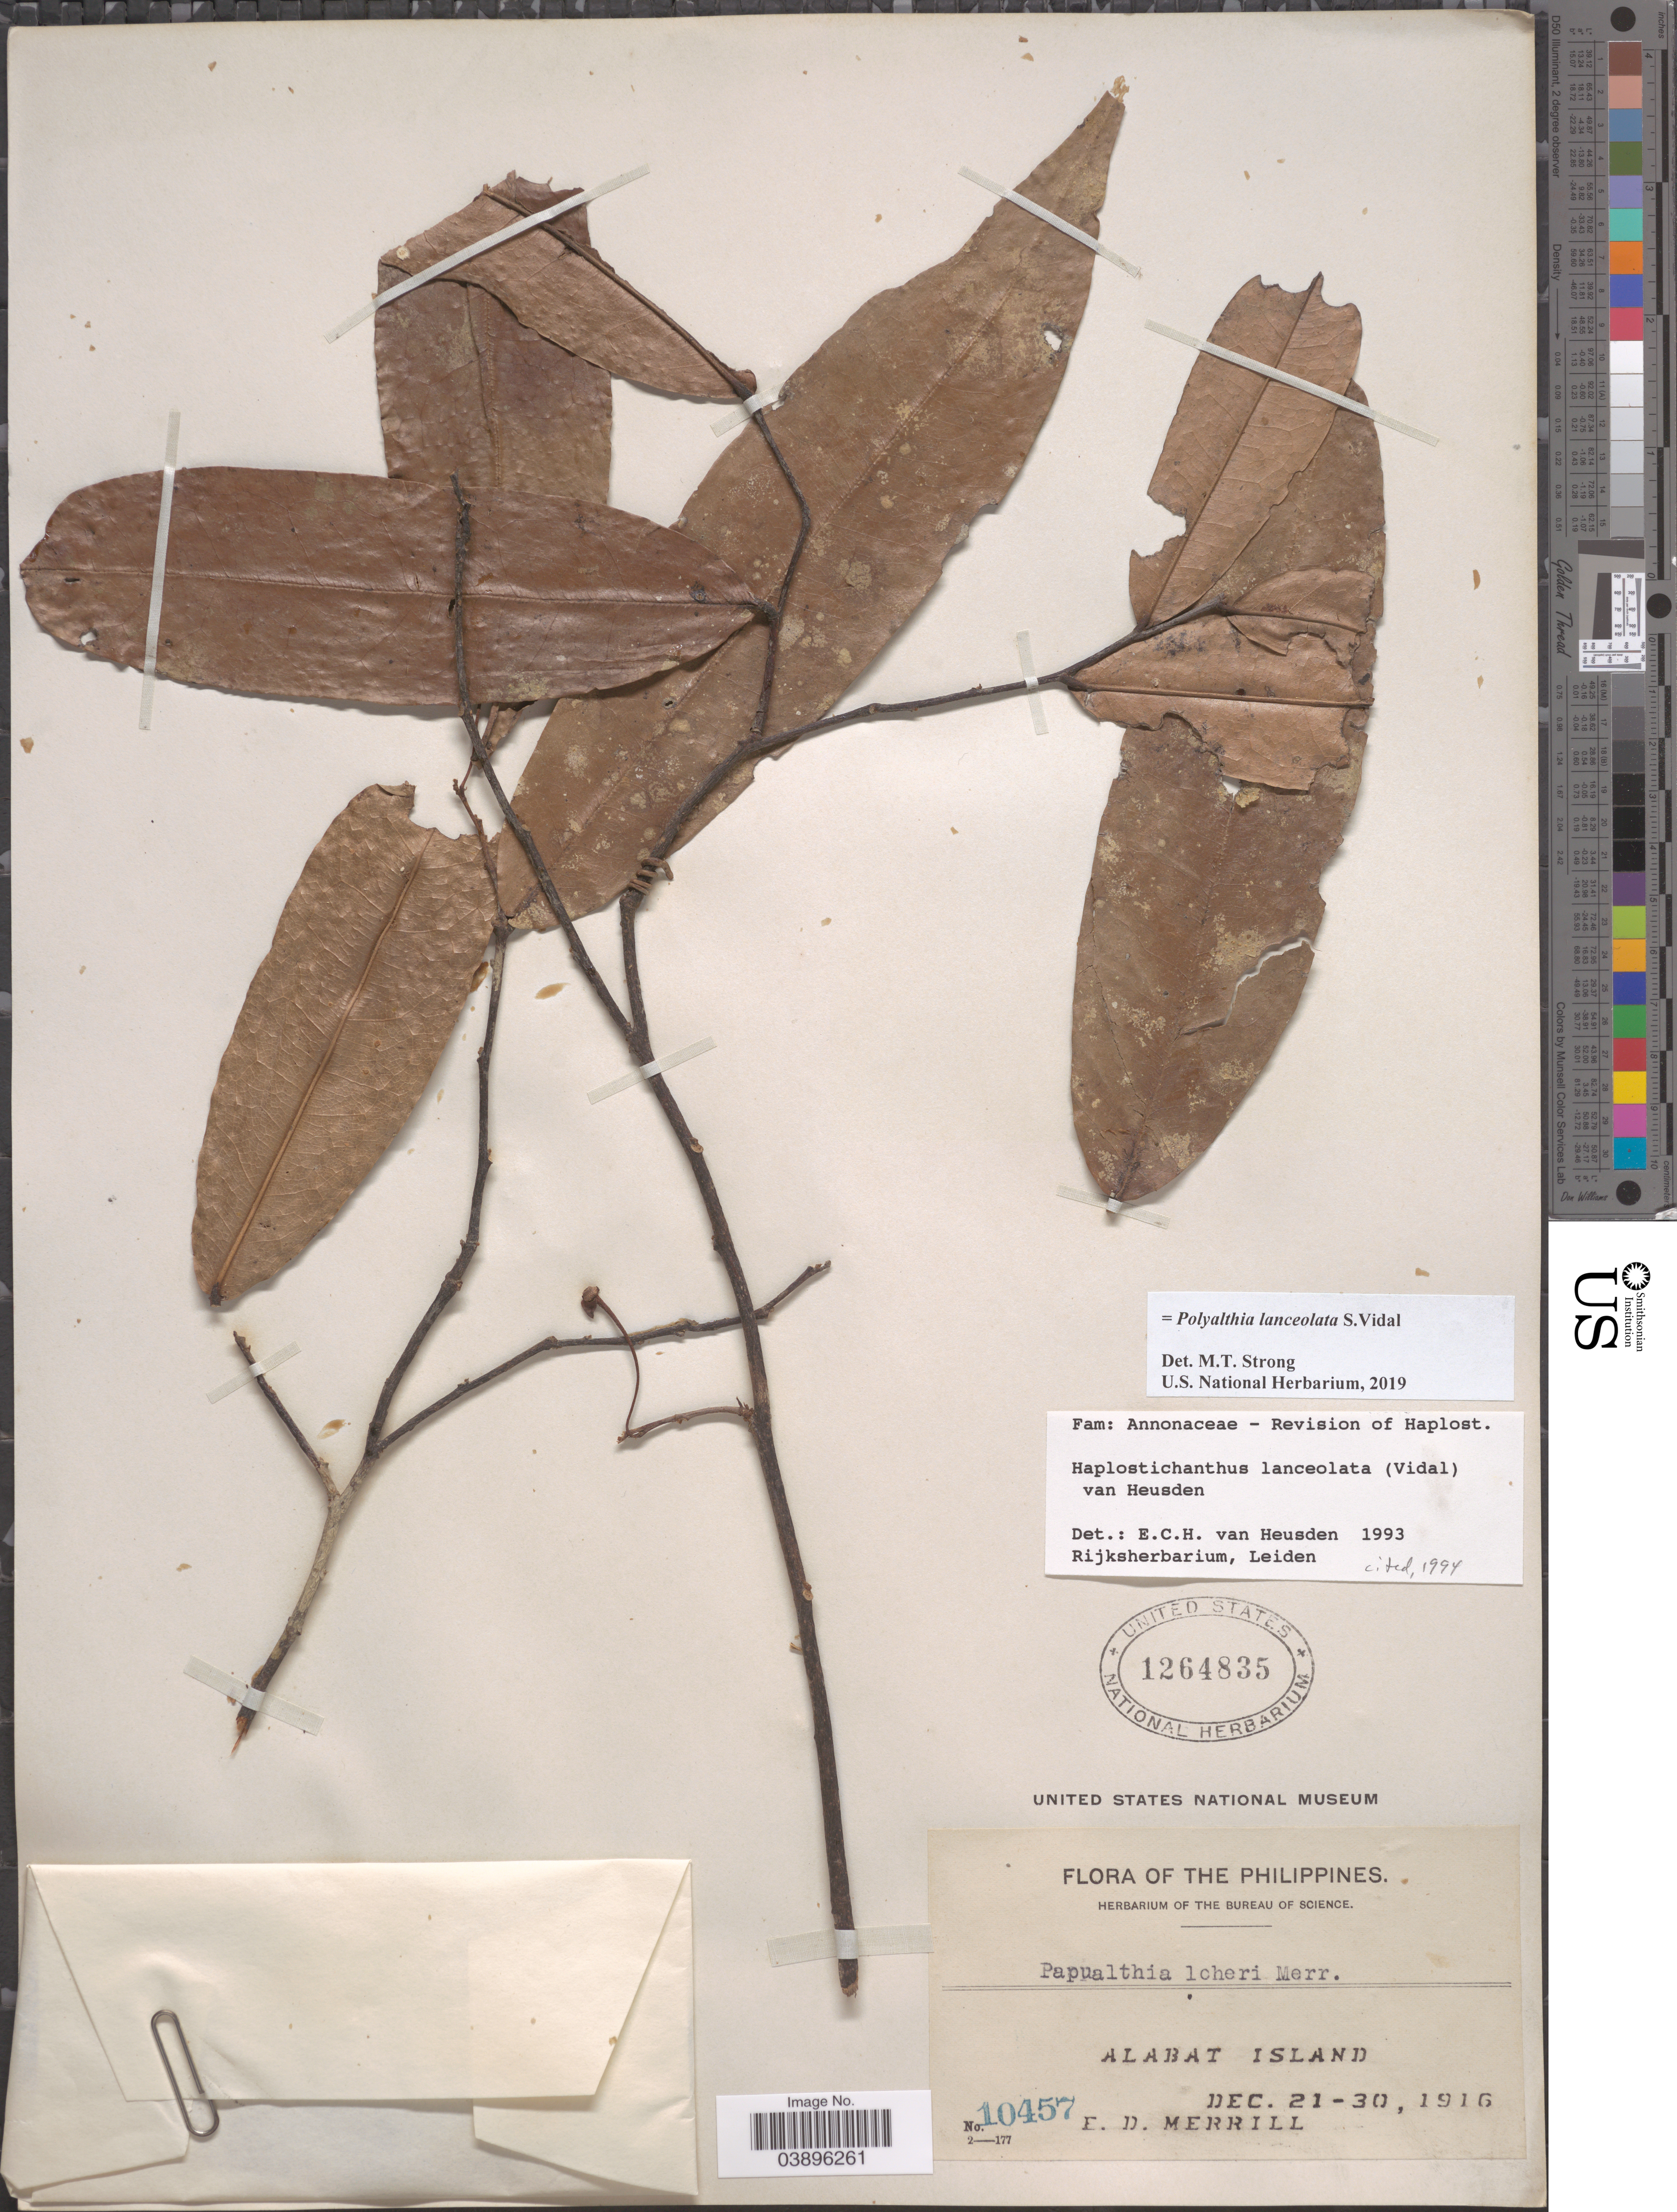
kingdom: Plantae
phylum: Tracheophyta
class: Magnoliopsida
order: Magnoliales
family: Annonaceae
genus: Polyalthia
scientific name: Polyalthia lanceolata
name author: S. Vidal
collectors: E. D. Merrill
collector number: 10457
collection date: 1916-12-21/1916-12-30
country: Philippines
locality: Alabat Island.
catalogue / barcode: US 1264835